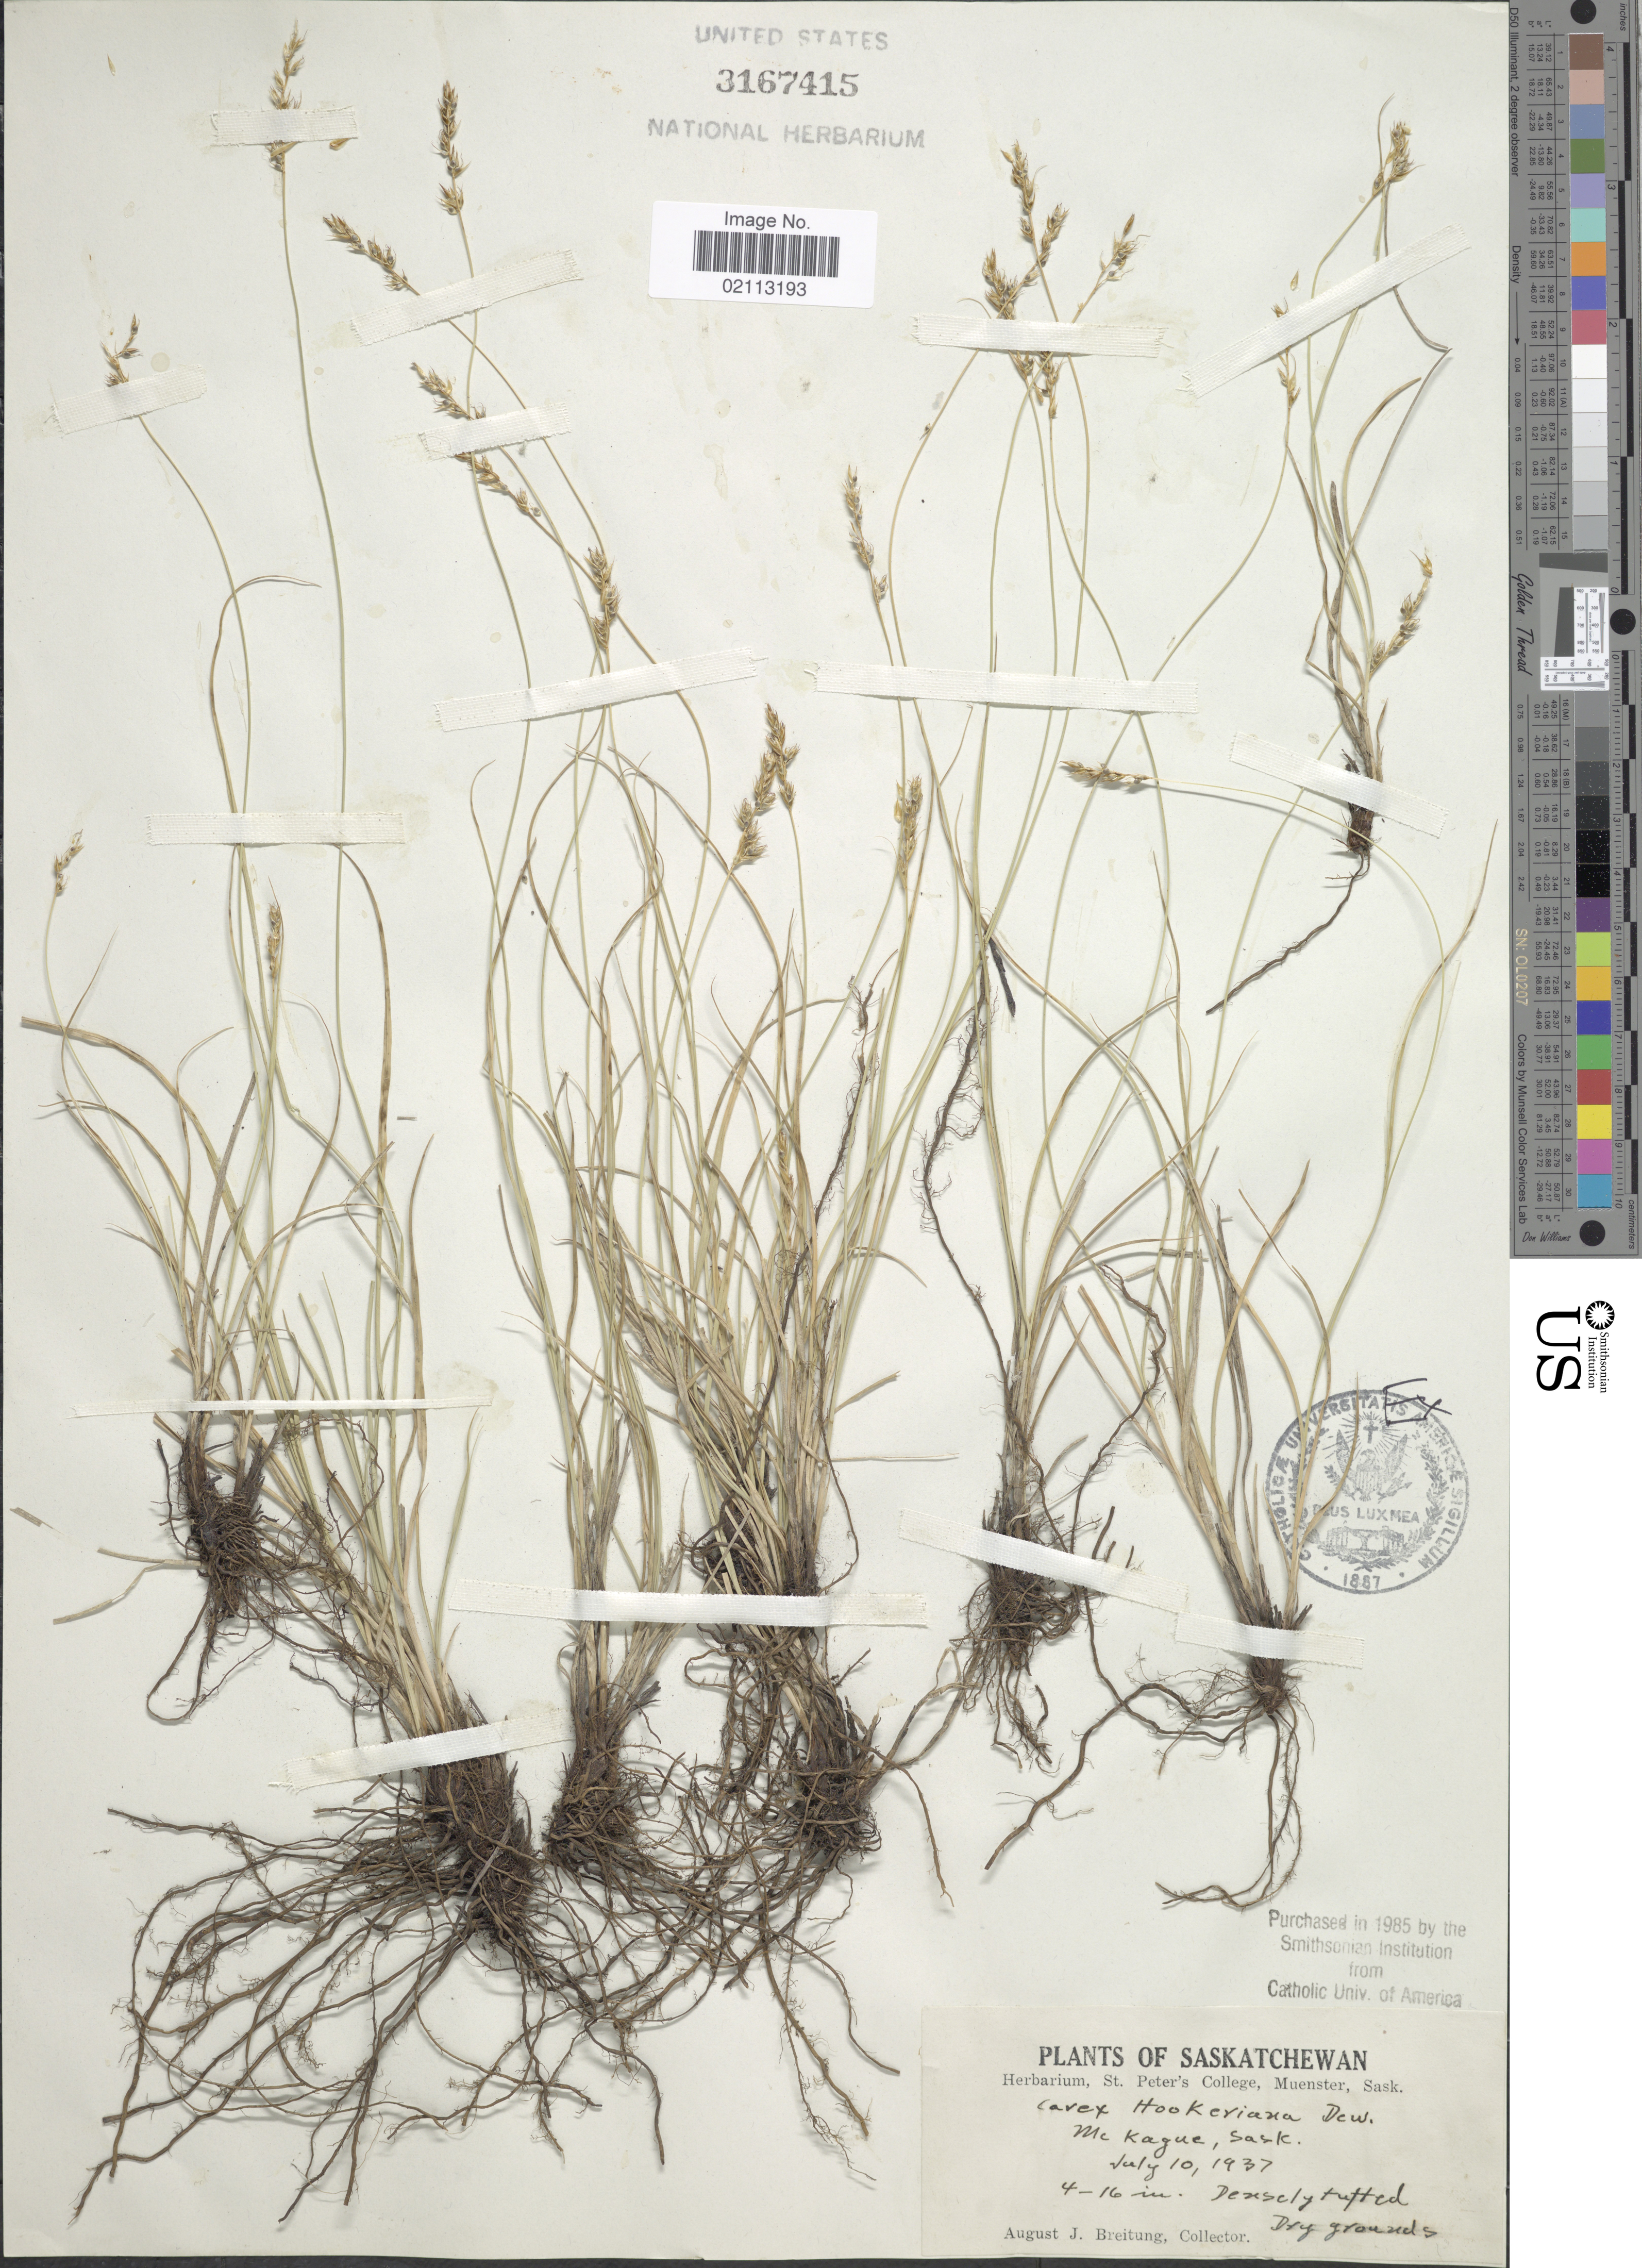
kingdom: Plantae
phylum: Tracheophyta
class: Liliopsida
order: Poales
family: Cyperaceae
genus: Carex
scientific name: Carex hookeriana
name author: Dewey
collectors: A. Breitung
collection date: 1937-07-01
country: Canada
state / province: Saskatchewan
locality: Mc Kague, Sask.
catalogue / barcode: US 3167415